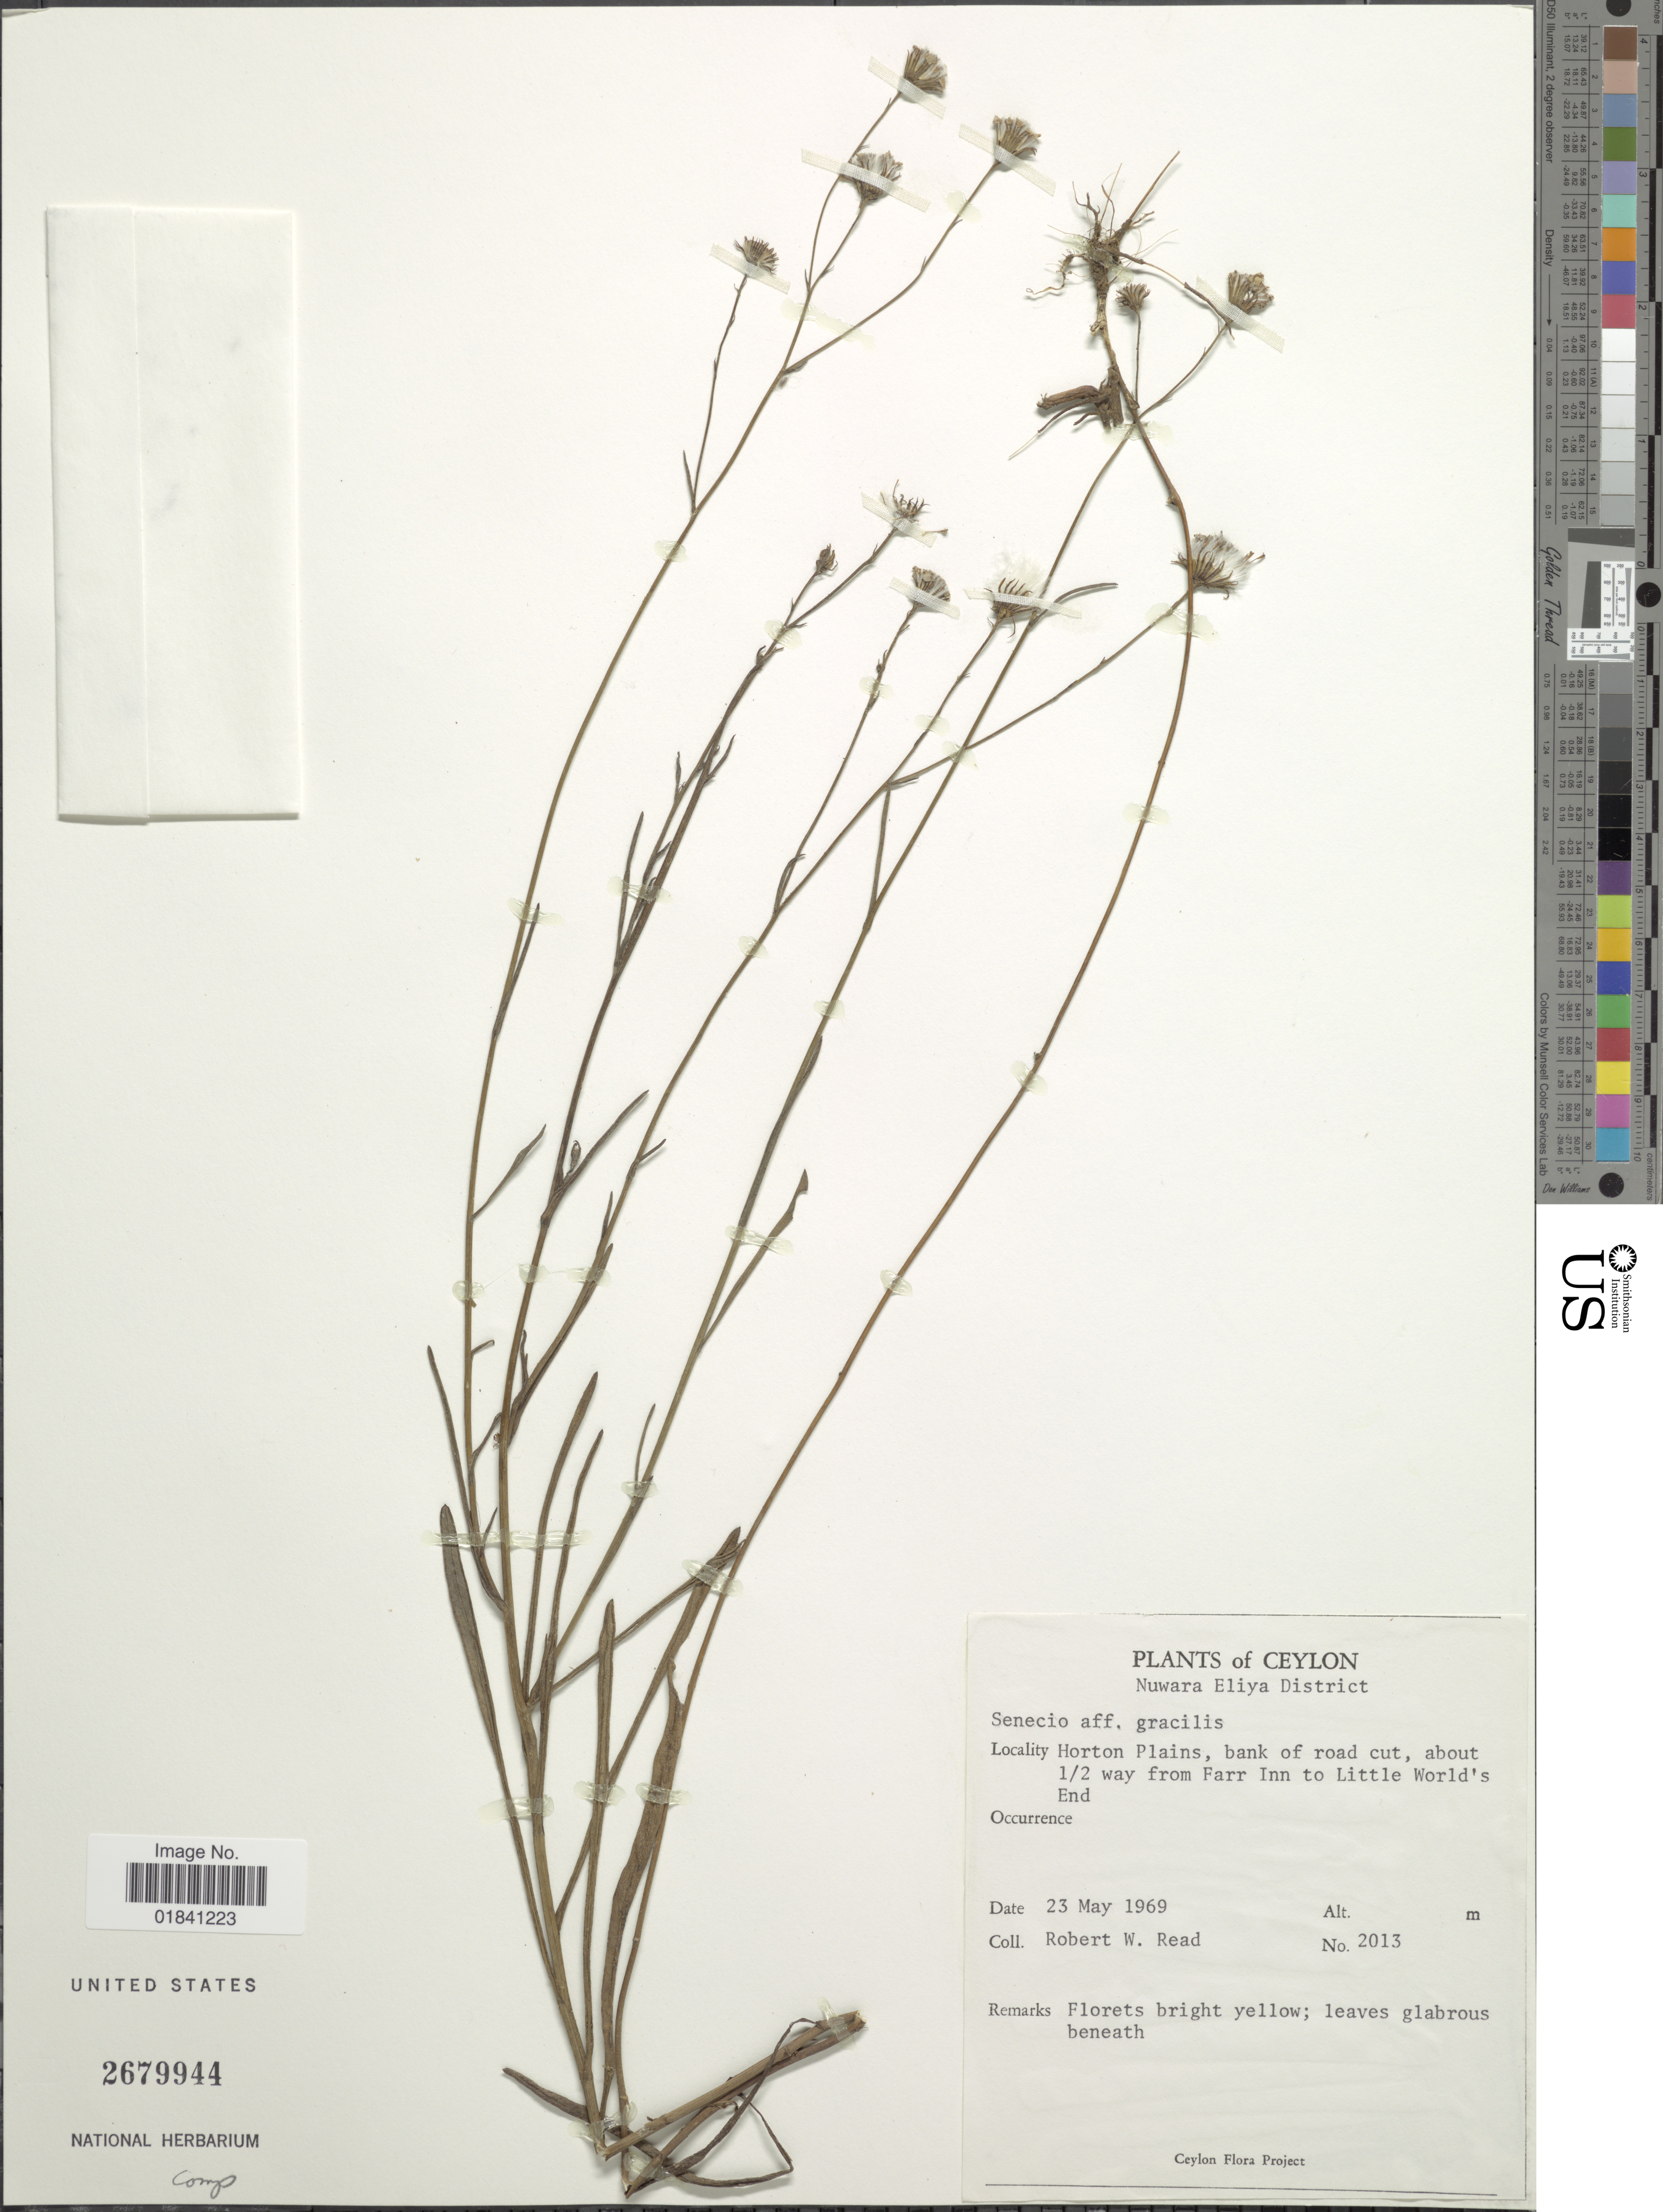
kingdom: Plantae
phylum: Tracheophyta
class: Magnoliopsida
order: Asterales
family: Asteraceae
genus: Senecio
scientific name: Senecio gracilis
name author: Arn.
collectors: R. W. Read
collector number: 2013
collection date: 1969-05-23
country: Sri Lanka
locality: Ceylon. Nuwara Eliya District. Horton Plains, bank of road cut, about 1/2 way from Farr Inn to Little World's End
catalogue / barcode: US 2679944